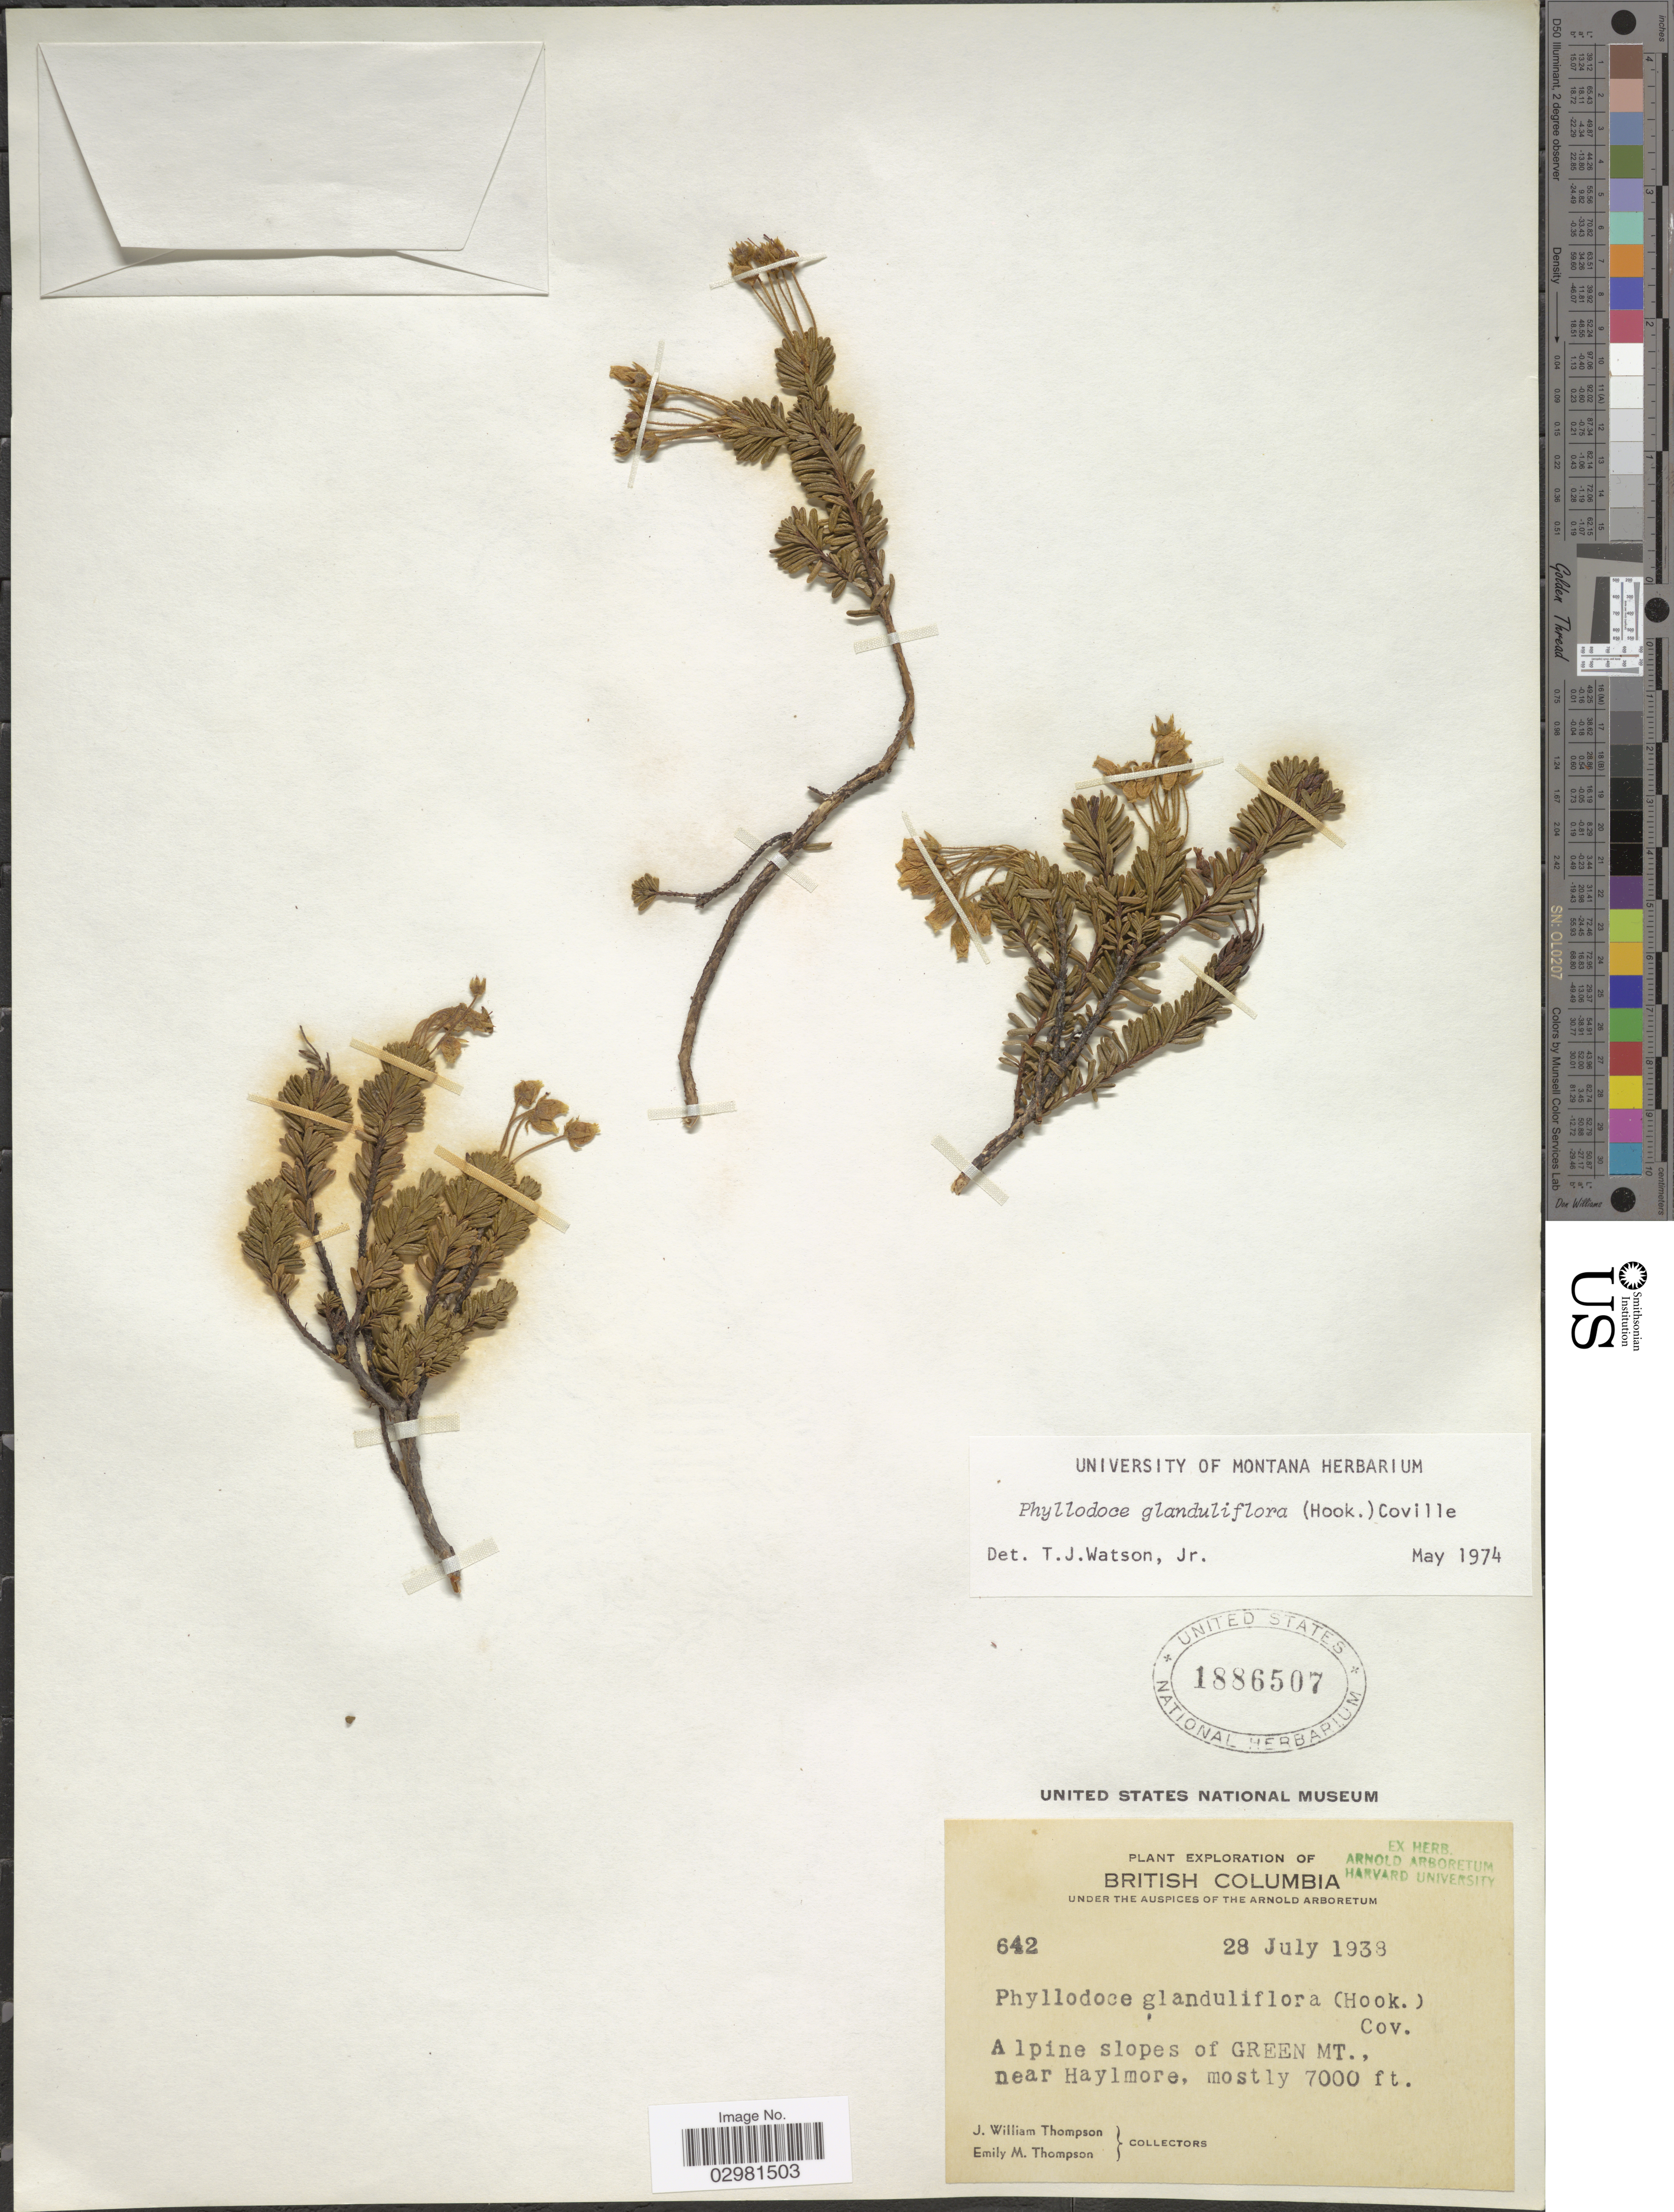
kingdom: Plantae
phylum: Tracheophyta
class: Magnoliopsida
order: Ericales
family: Ericaceae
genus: Phyllodoce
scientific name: Phyllodoce glanduliflora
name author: (Hook.) Coville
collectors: J. W. Thompson & E. M. Thompson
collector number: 642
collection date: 1938-07-28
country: Canada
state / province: British Columbia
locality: Alpine slopes of Green Mt., near Haylmore.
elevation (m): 2134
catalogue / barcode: US 1886507